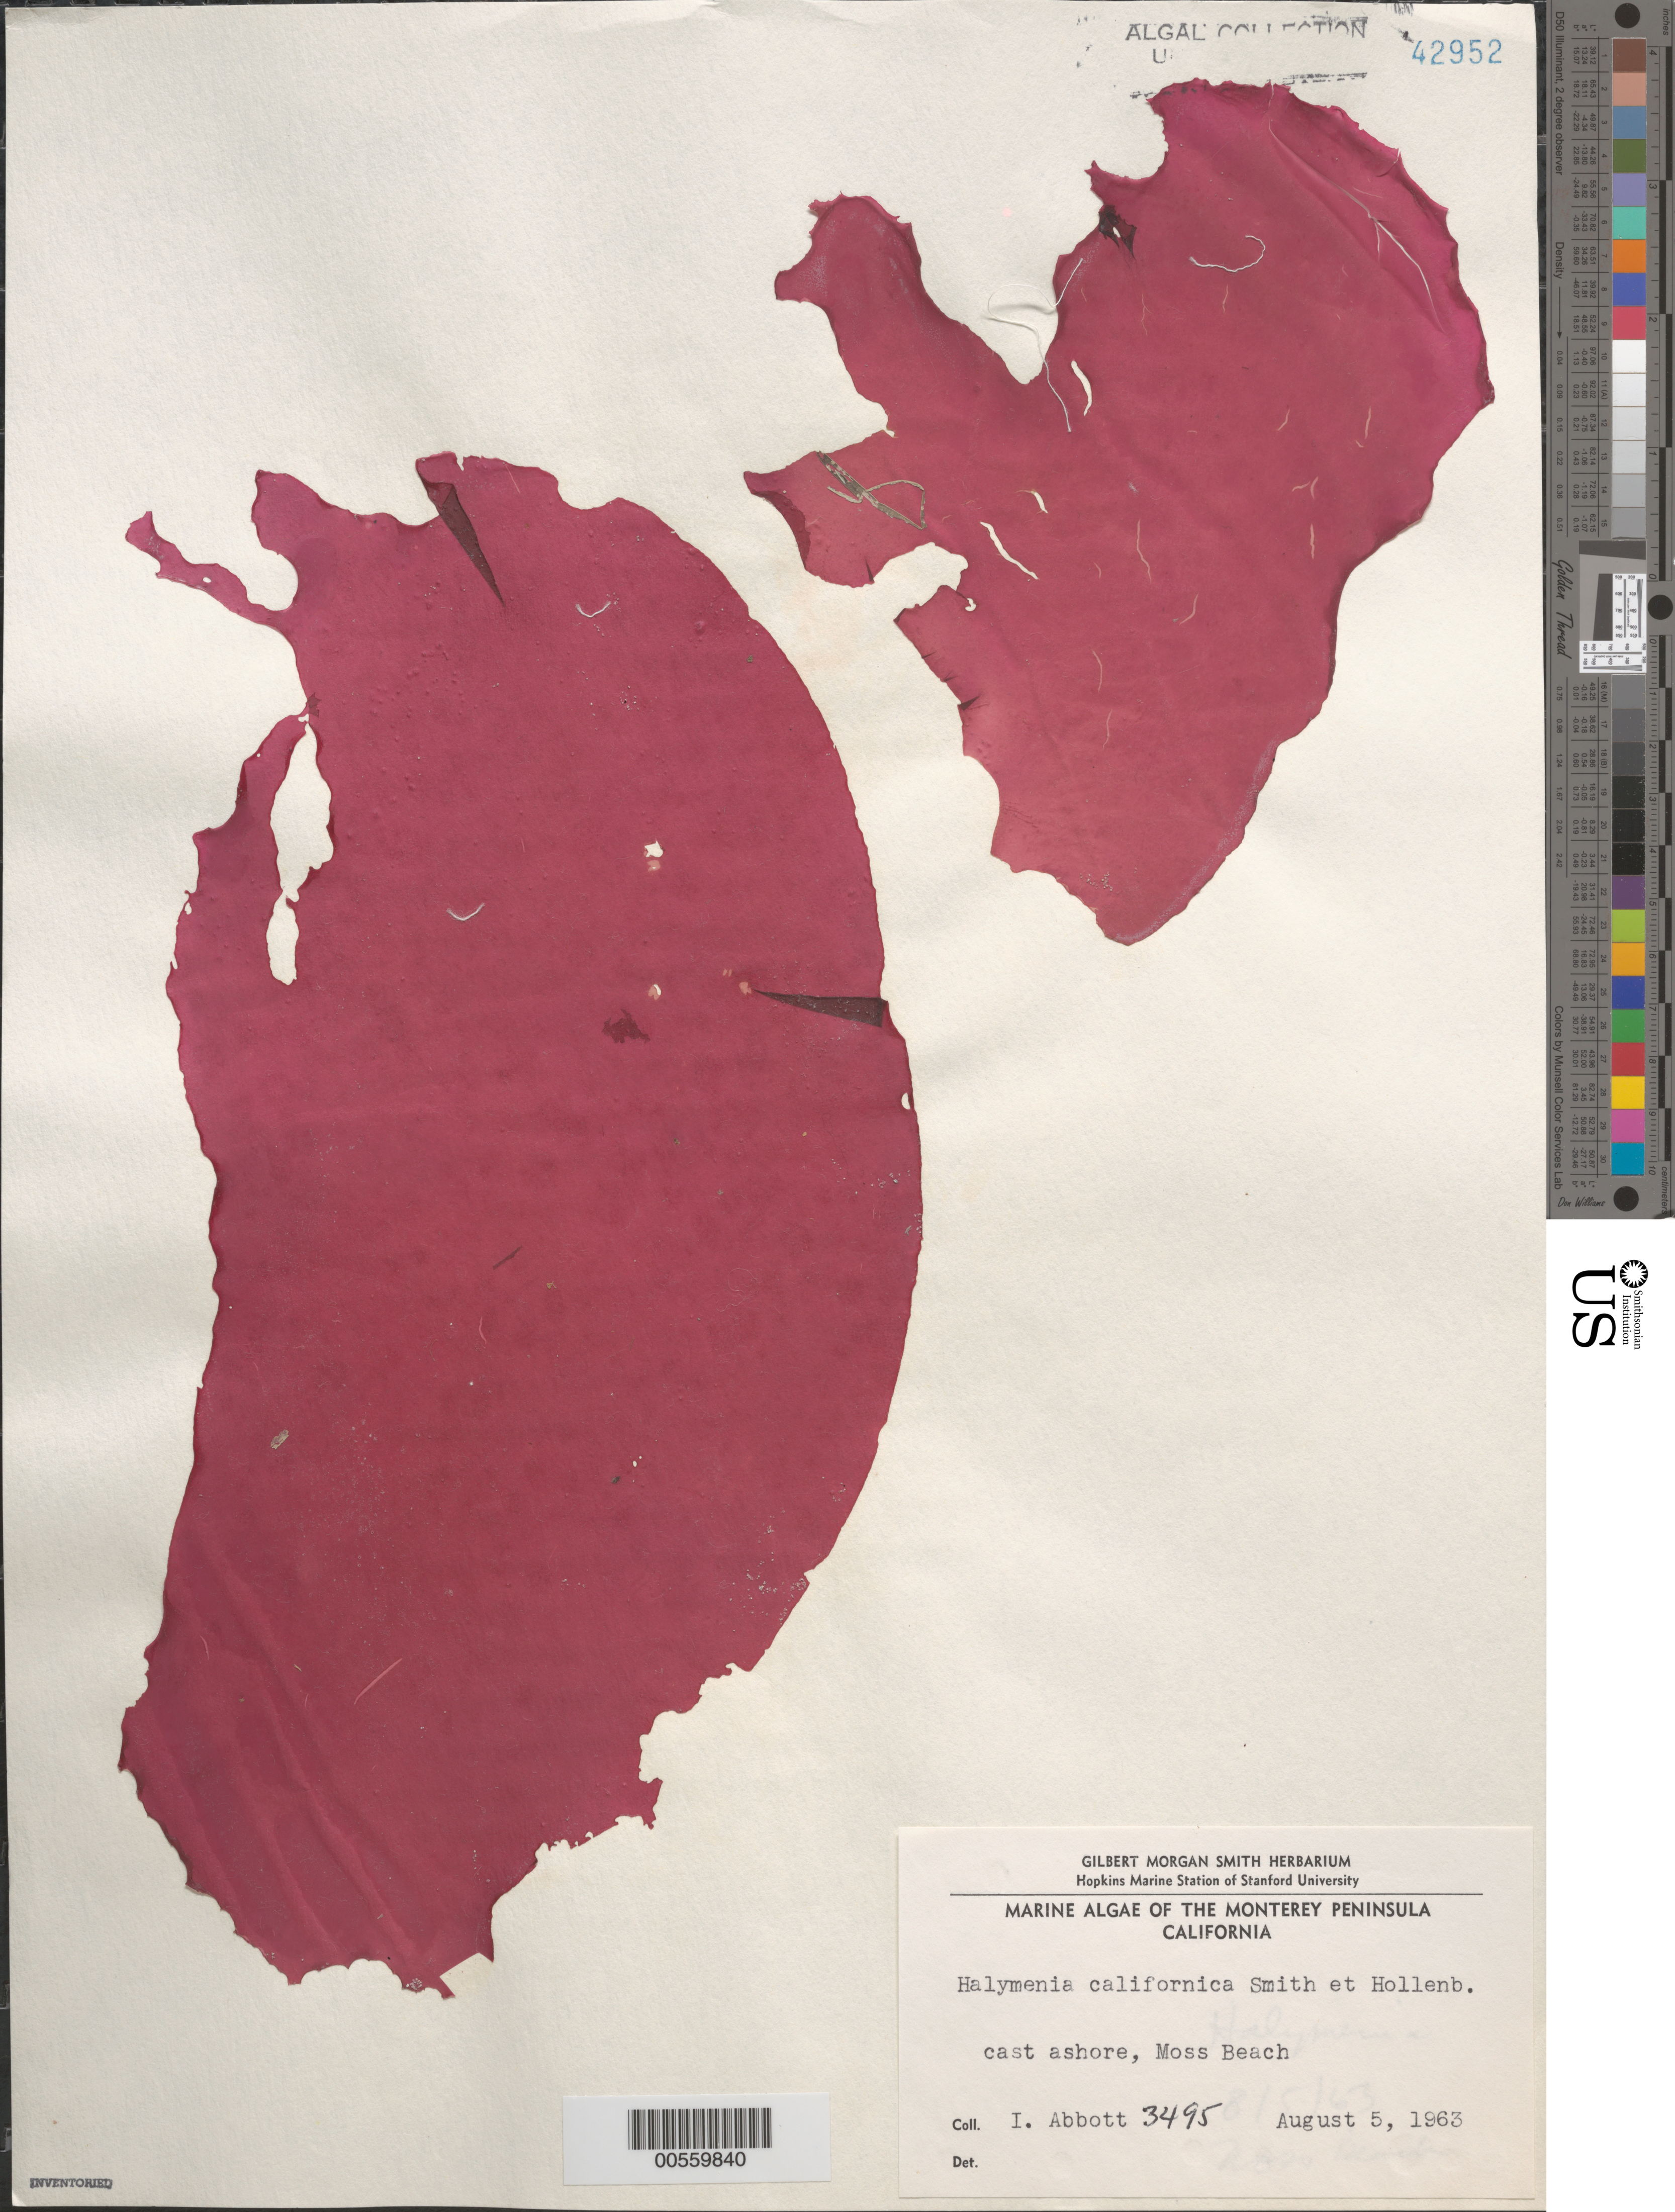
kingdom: Plantae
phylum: Rhodophyta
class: Florideophyceae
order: Halymeniales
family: Halymeniaceae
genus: Halymenia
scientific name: Halymenia californica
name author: G.M. Sm. & Hollenb.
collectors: I. A. Abbott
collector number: IAA 3495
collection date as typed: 05 Aug 1963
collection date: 1963-08-05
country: United States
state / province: California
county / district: Monterey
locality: Moss Beach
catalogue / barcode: US 42952